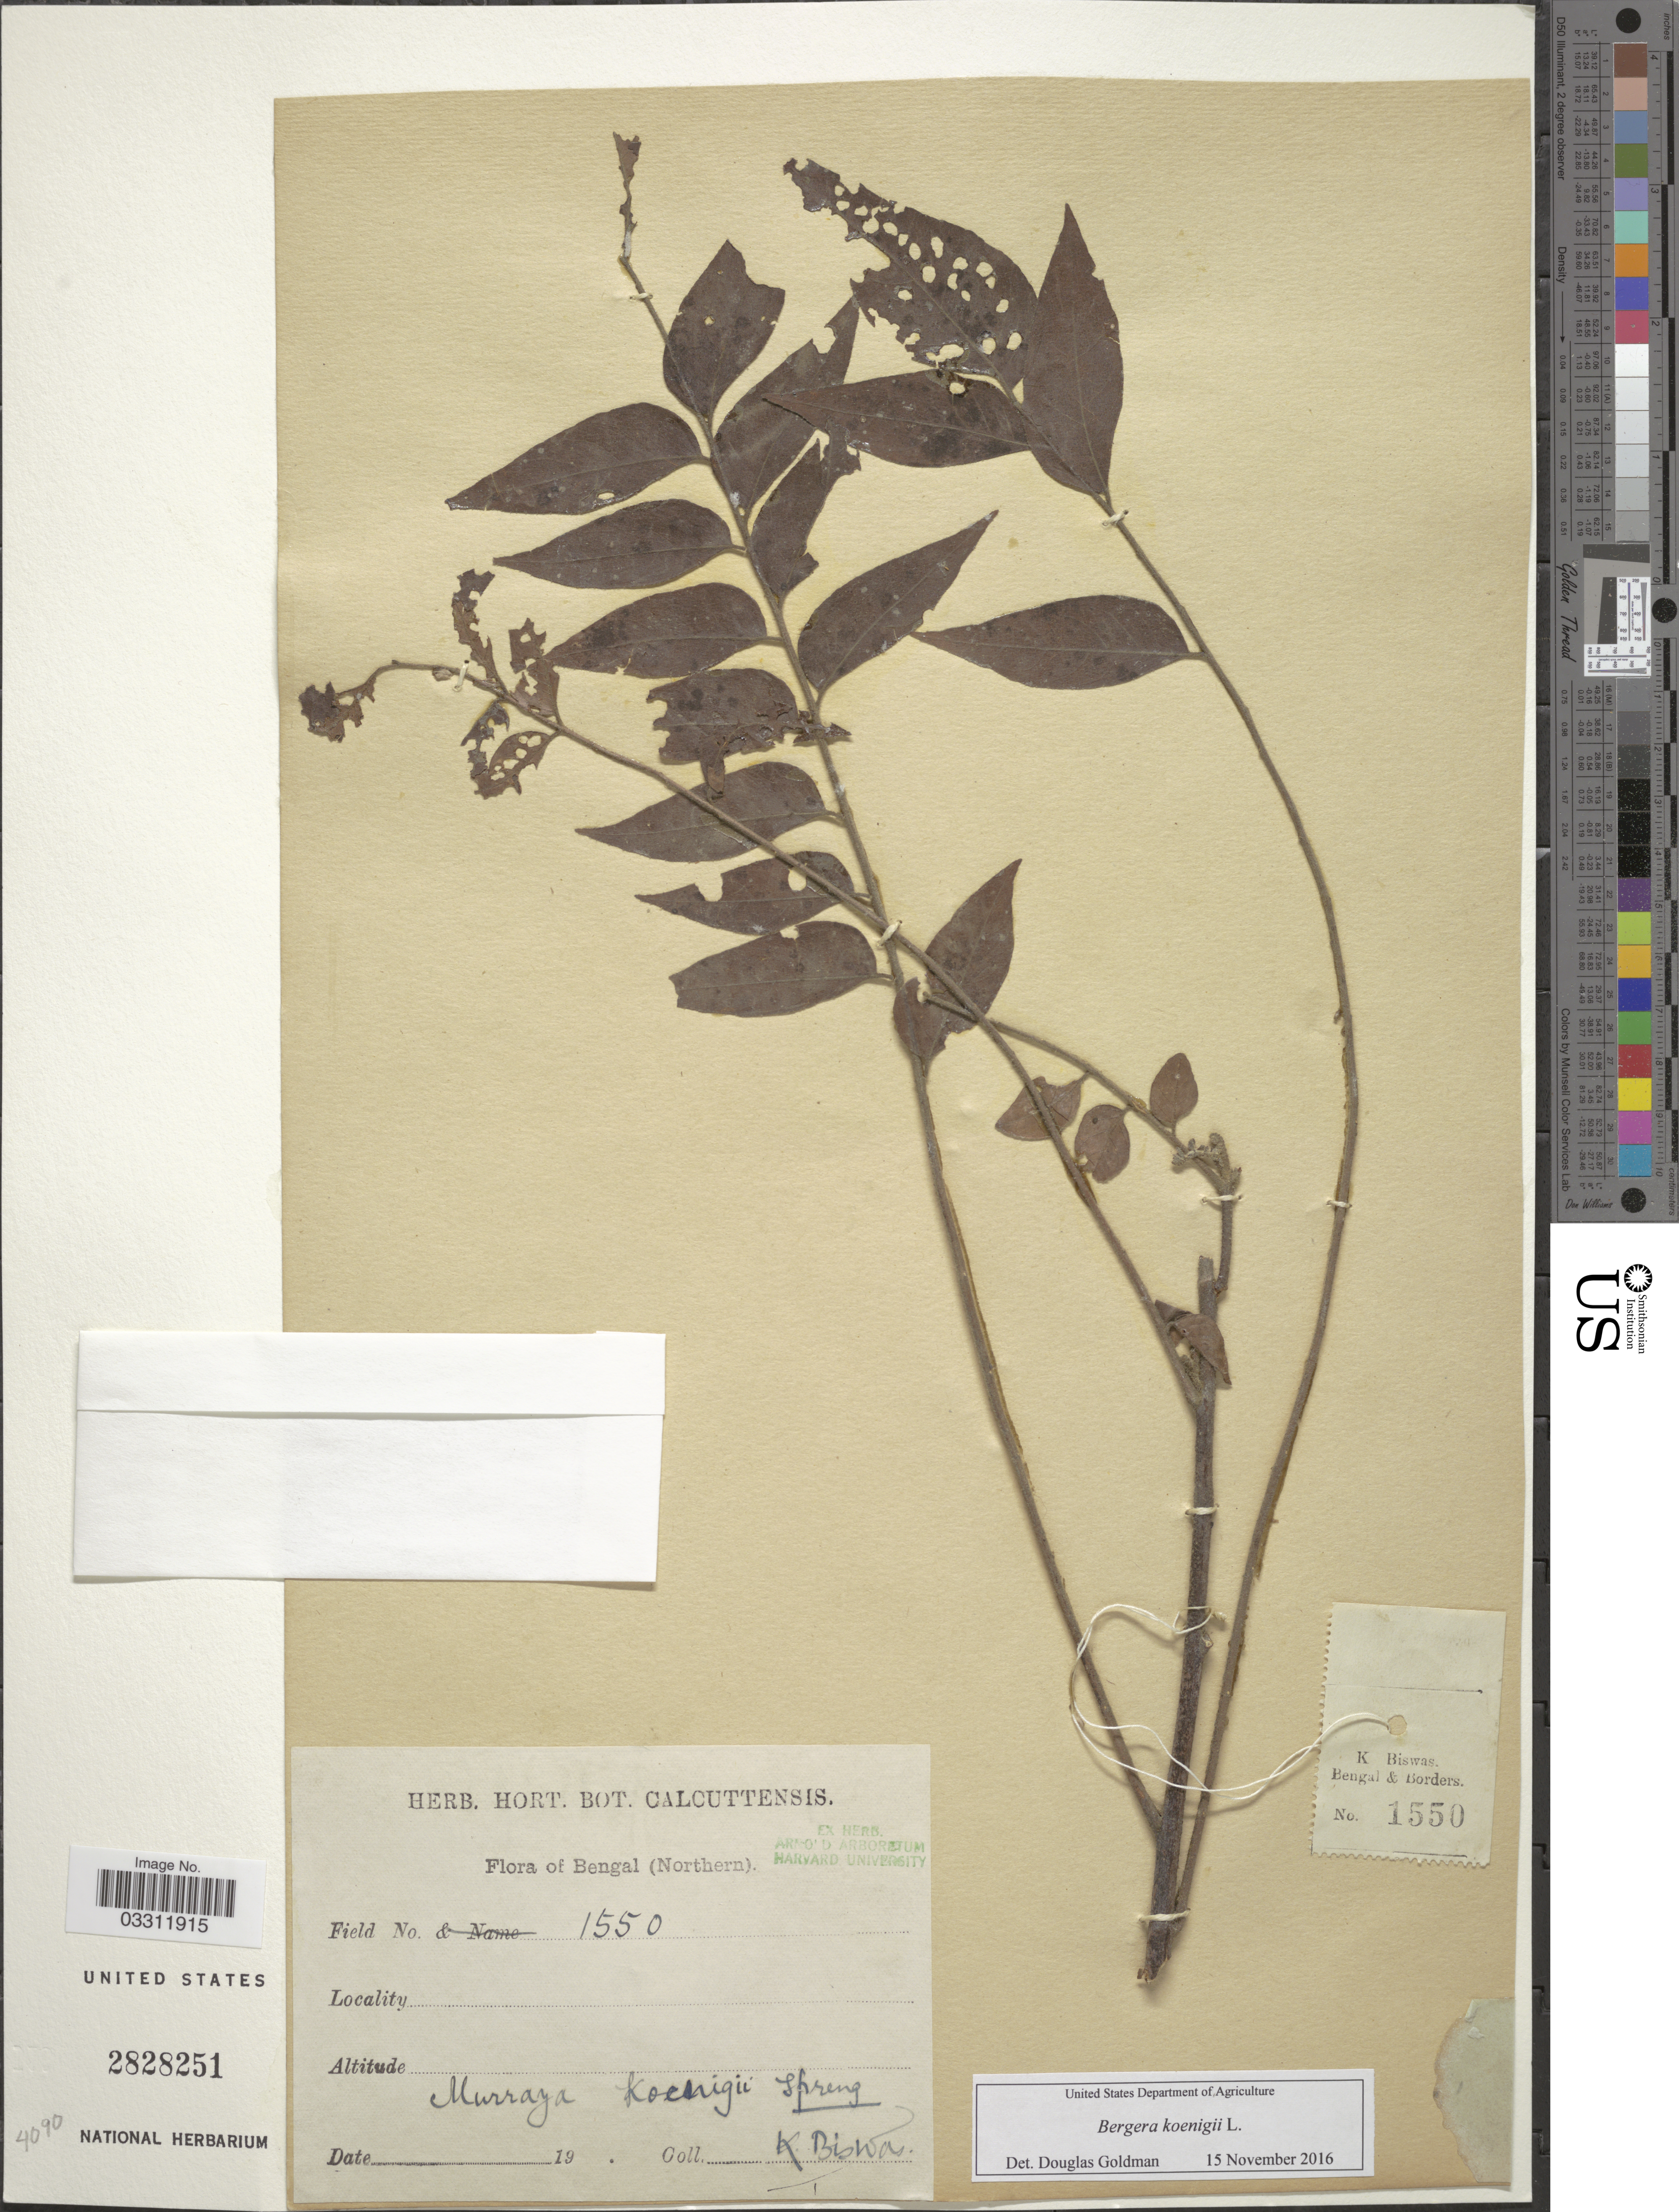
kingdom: Plantae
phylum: Tracheophyta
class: Magnoliopsida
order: Sapindales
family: Rutaceae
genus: Bergera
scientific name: Bergera koenigii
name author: L.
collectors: K. Biswas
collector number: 1550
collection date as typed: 19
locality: Bengal (Northern). Bengal & Borders.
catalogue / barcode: US 2828251